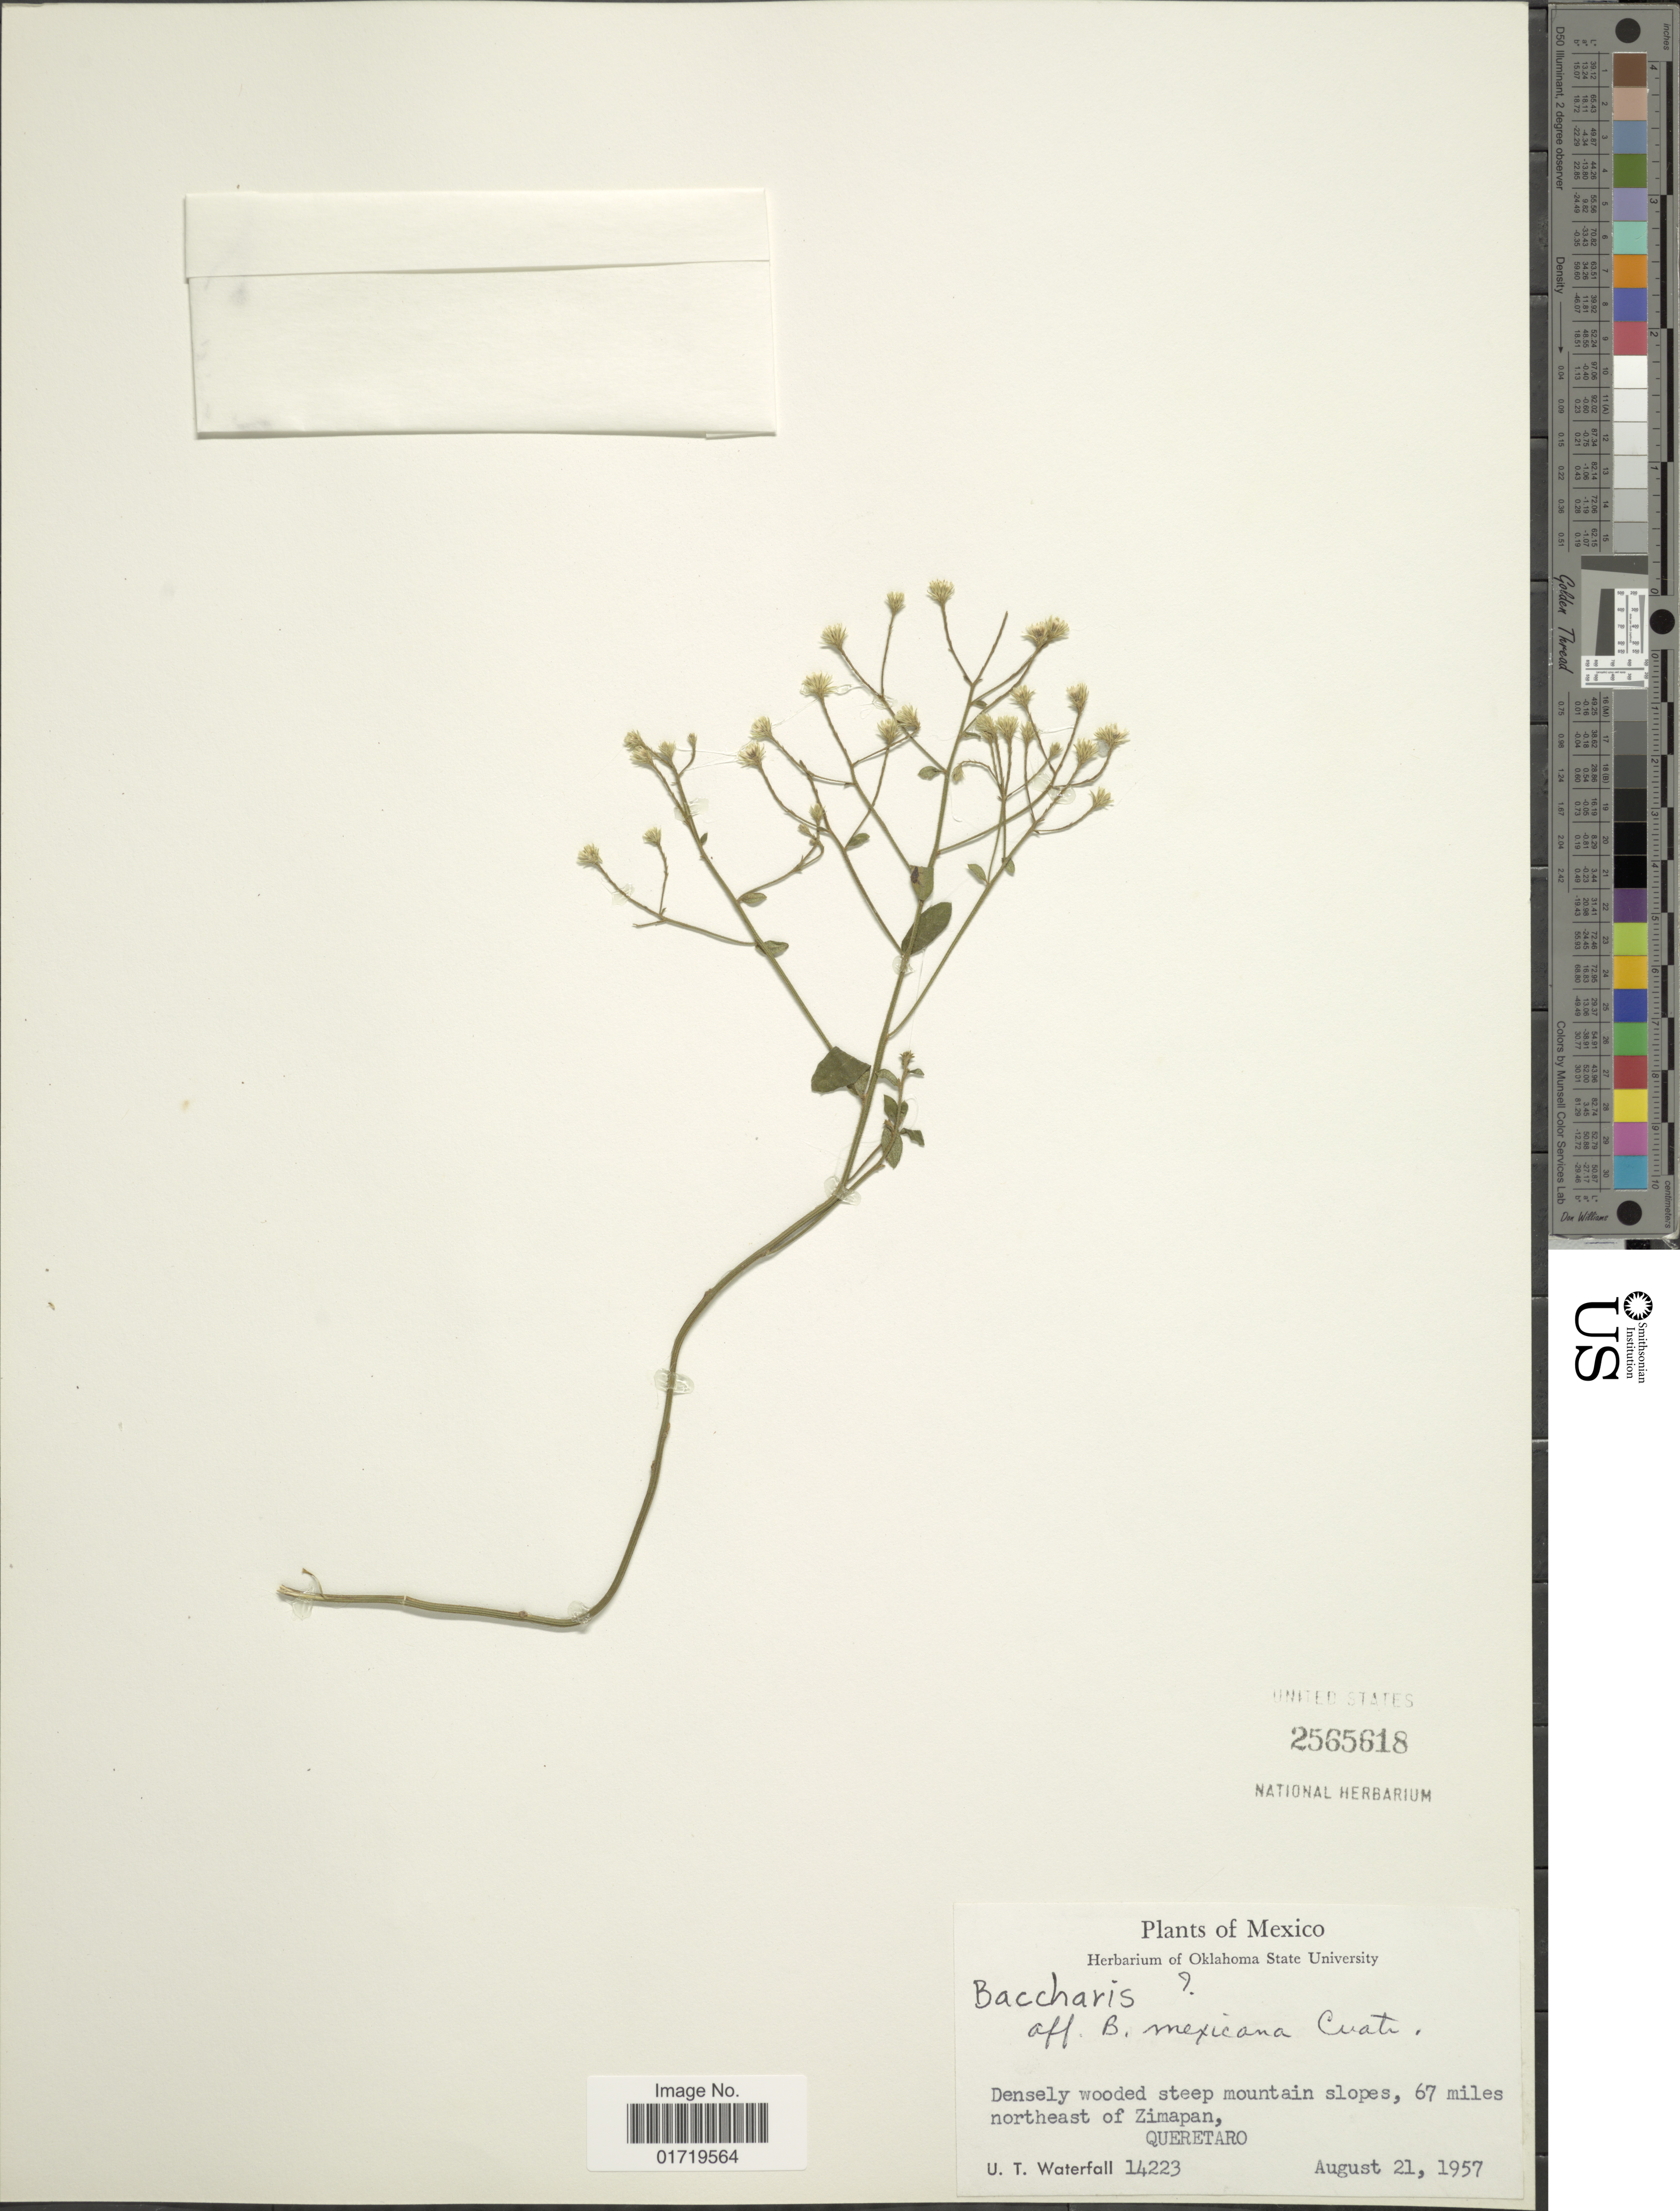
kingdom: Plantae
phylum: Tracheophyta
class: Magnoliopsida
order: Asterales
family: Asteraceae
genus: Baccharis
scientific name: Baccharis mexicana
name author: Cuatrec.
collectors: U. T. Waterfall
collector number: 14223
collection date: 1957-08-21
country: Mexico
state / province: Querétaro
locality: Densely wooded steep mountain slopes, 67 miles northeast of Zimpan, Queretaro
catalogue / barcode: US 2565618